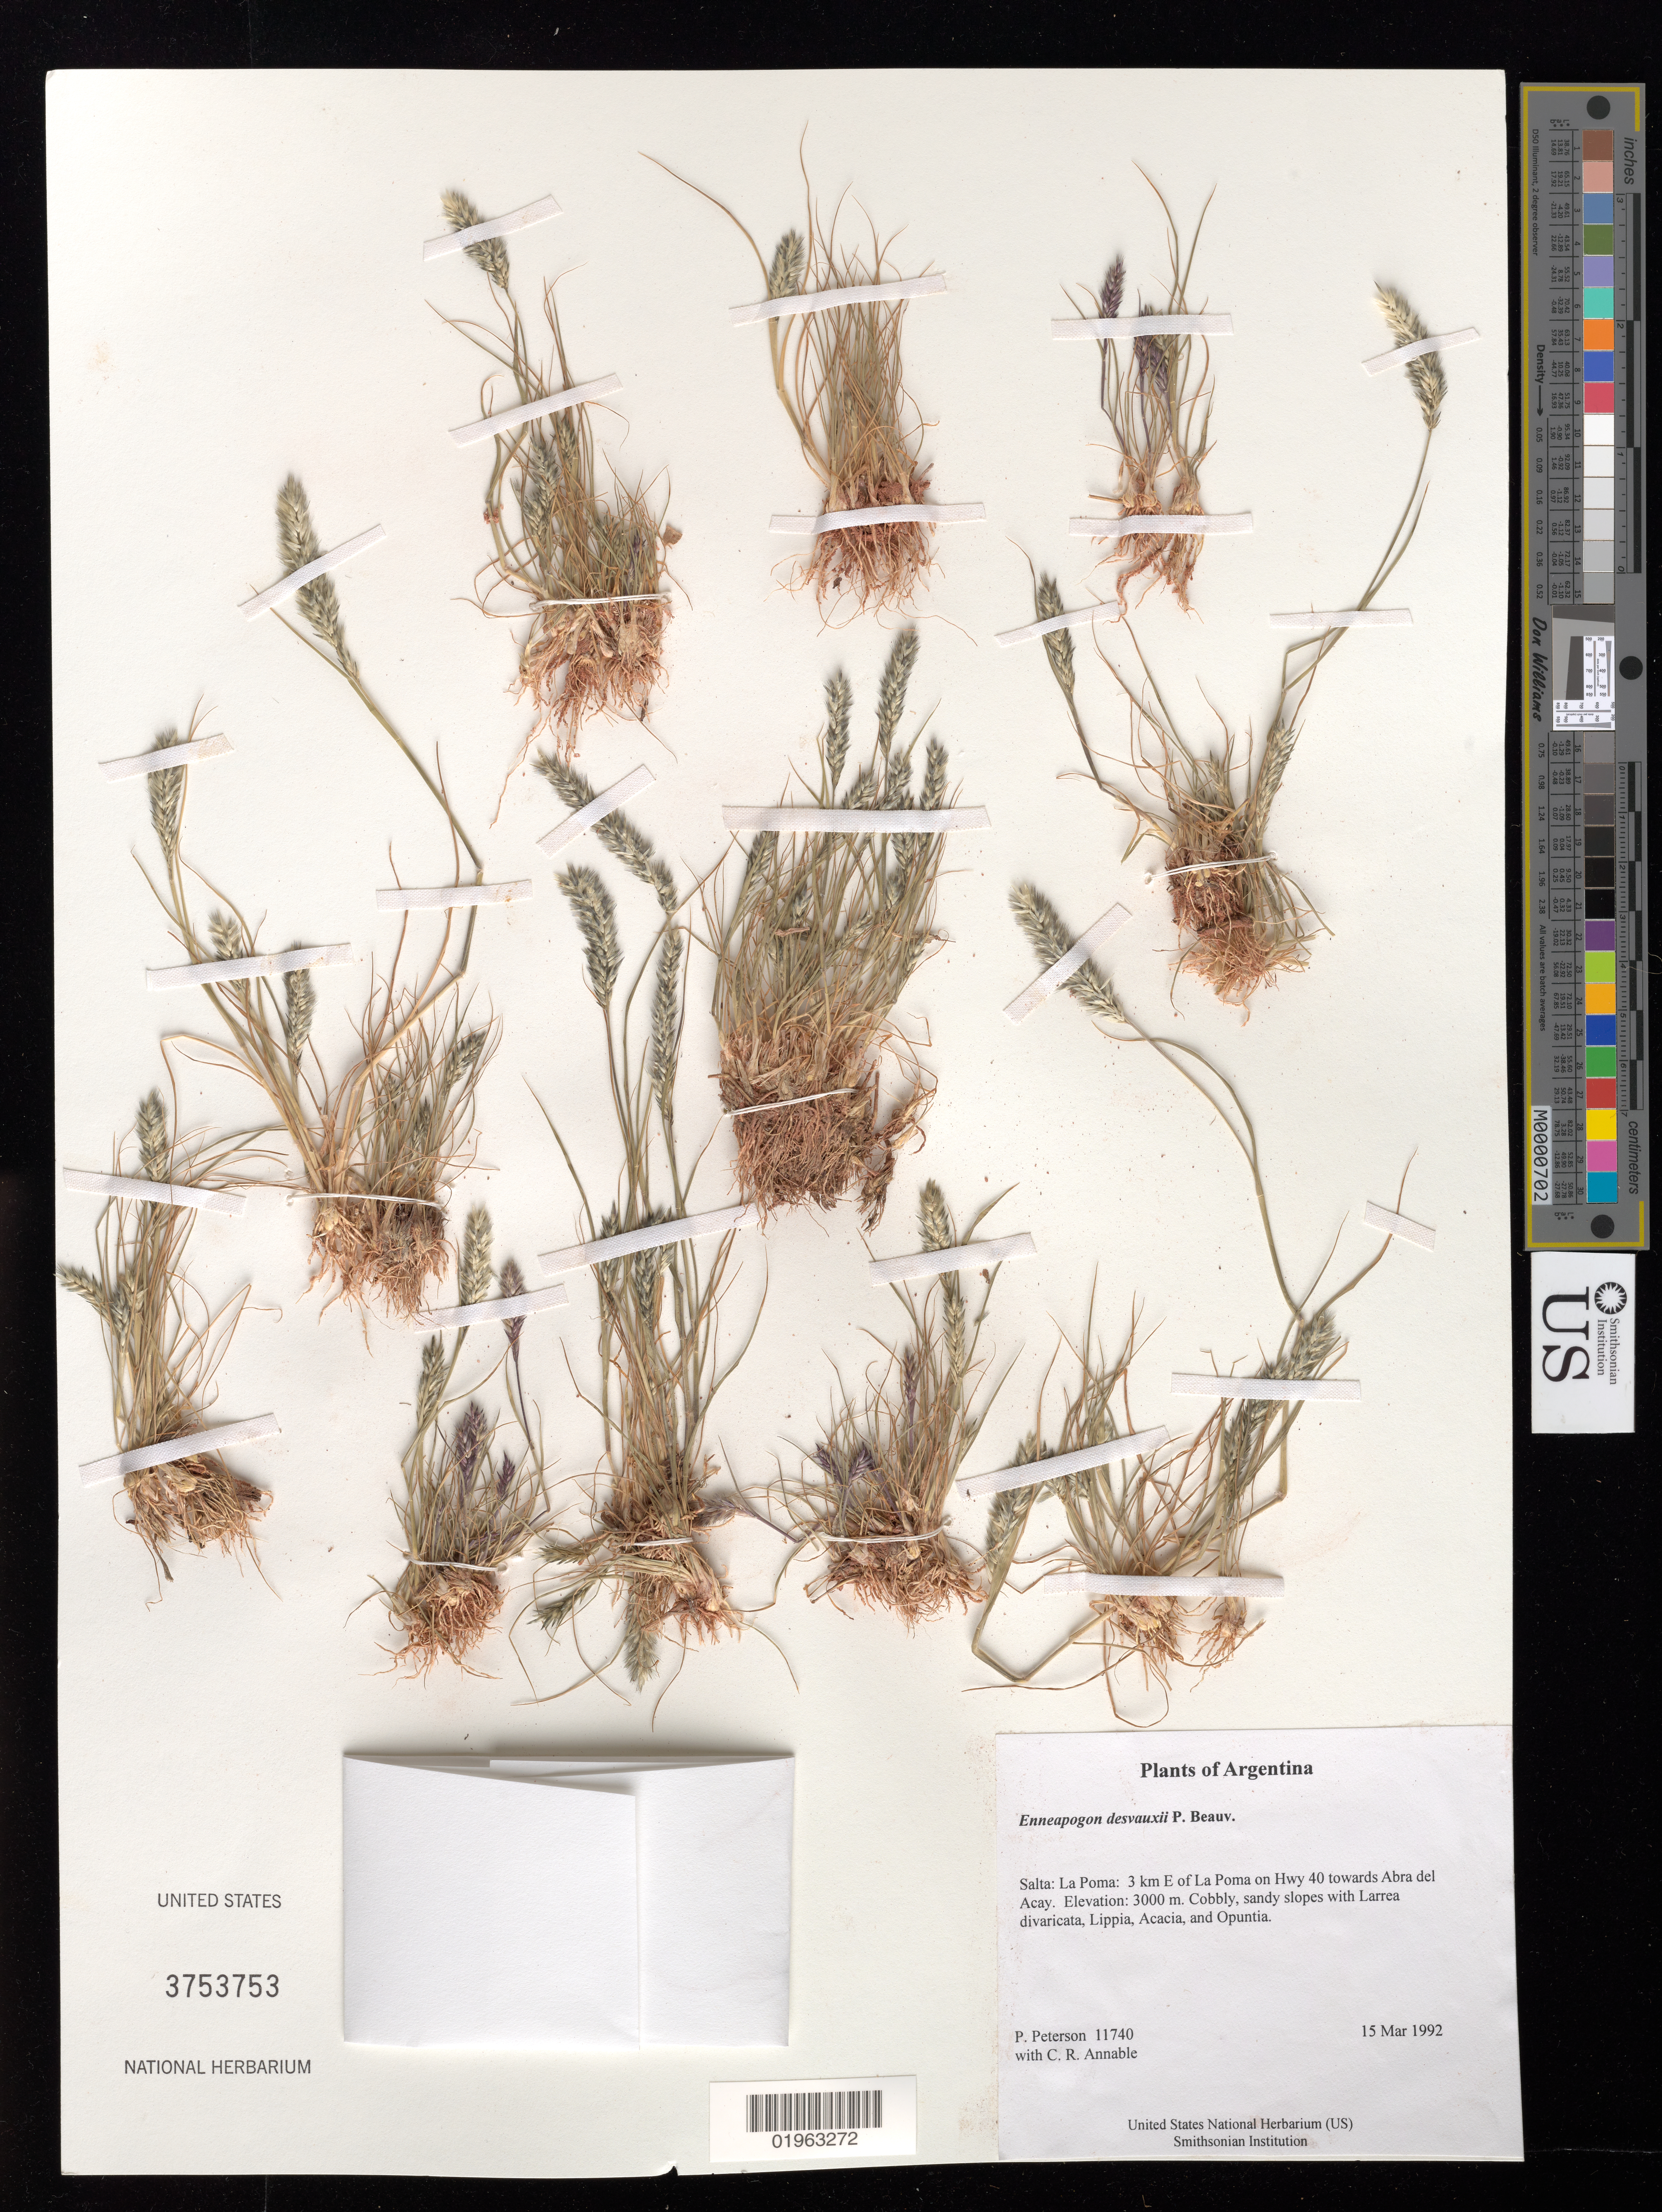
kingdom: Plantae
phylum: Tracheophyta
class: Liliopsida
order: Poales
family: Poaceae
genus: Enneapogon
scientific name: Enneapogon desvauxii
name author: P. Beauv.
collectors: P. M. Peterson & C. R. Annable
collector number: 11740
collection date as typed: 15 Mar 1992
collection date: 1992-03-15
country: Argentina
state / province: Salta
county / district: La Poma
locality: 3 km E of La Poma on Hwy 40 towards Abra del Acay.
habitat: Cobbly, sandy slopes with Larrea divaricata, Lippia, Acacia, and Opuntia.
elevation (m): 3000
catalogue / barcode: US 3753753